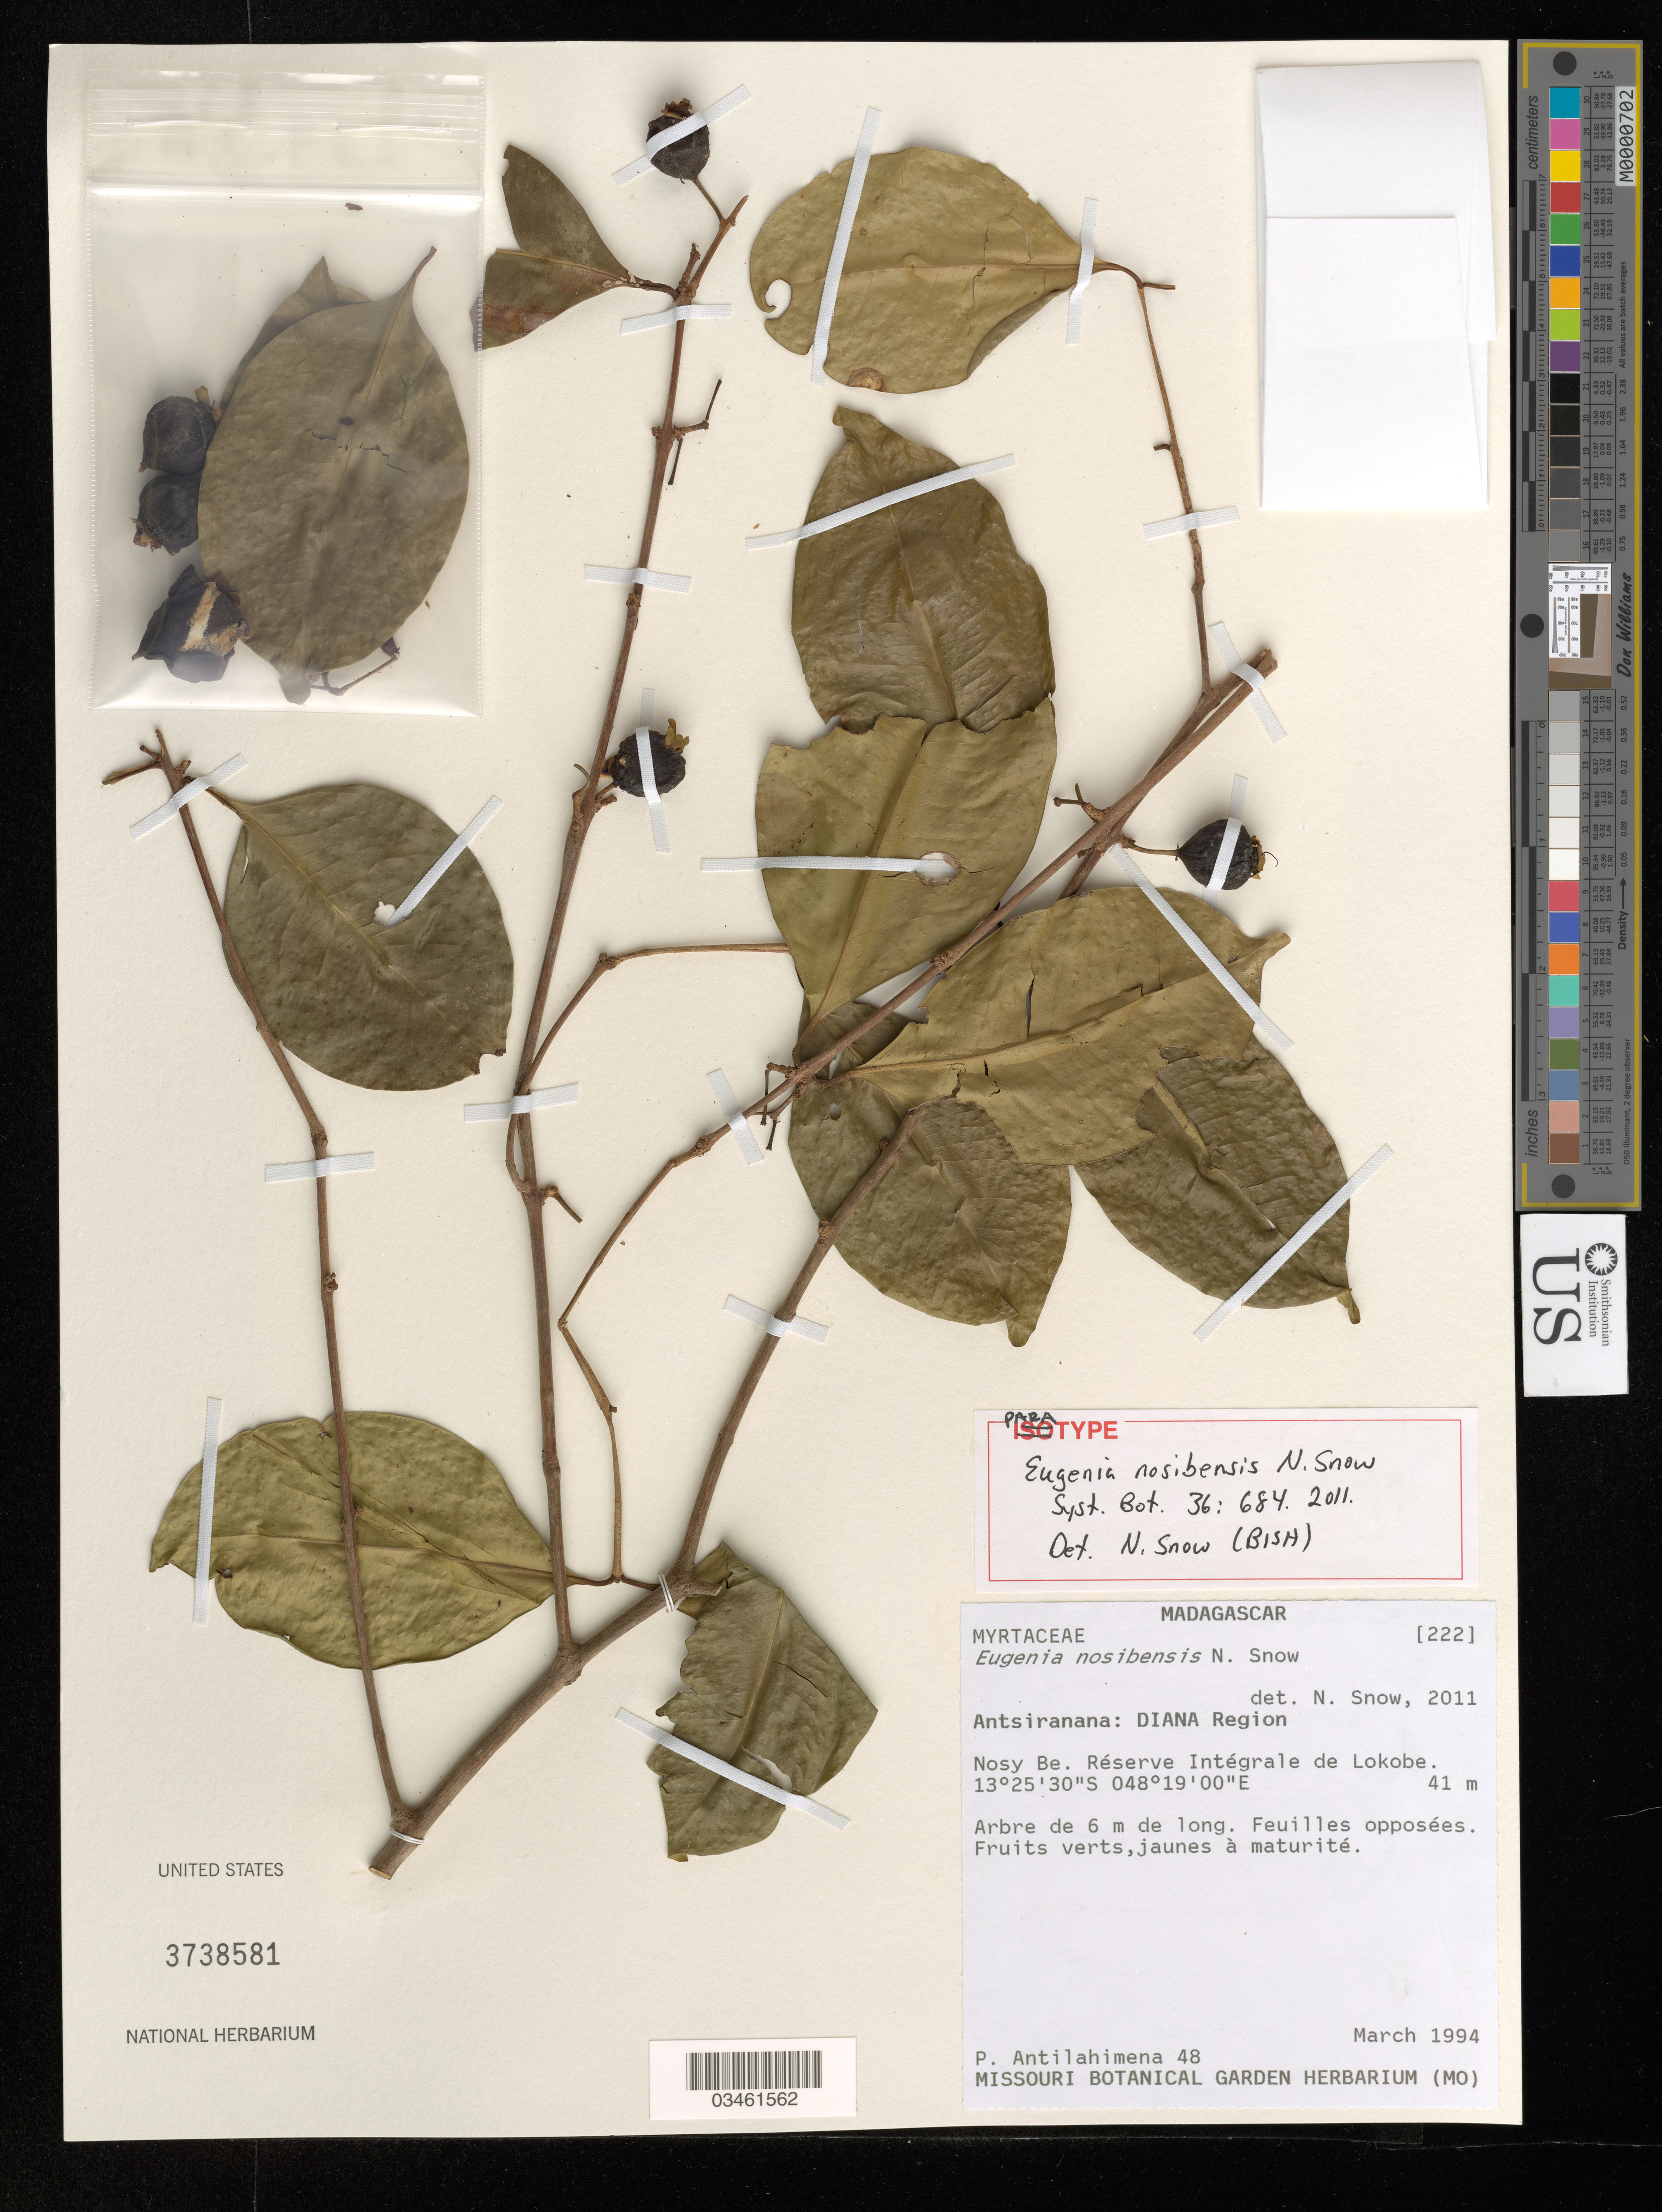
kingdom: Plantae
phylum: Tracheophyta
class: Magnoliopsida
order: Myrtales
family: Myrtaceae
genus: Eugenia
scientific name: Eugenia nosibensis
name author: N. Snow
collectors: P. Antilahimena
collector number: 48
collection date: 1994-03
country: Madagascar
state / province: Antsiranana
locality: Diana Region. Nosy Be. Réserve Intégrale de Lokobe.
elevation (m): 41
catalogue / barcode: US 3738581